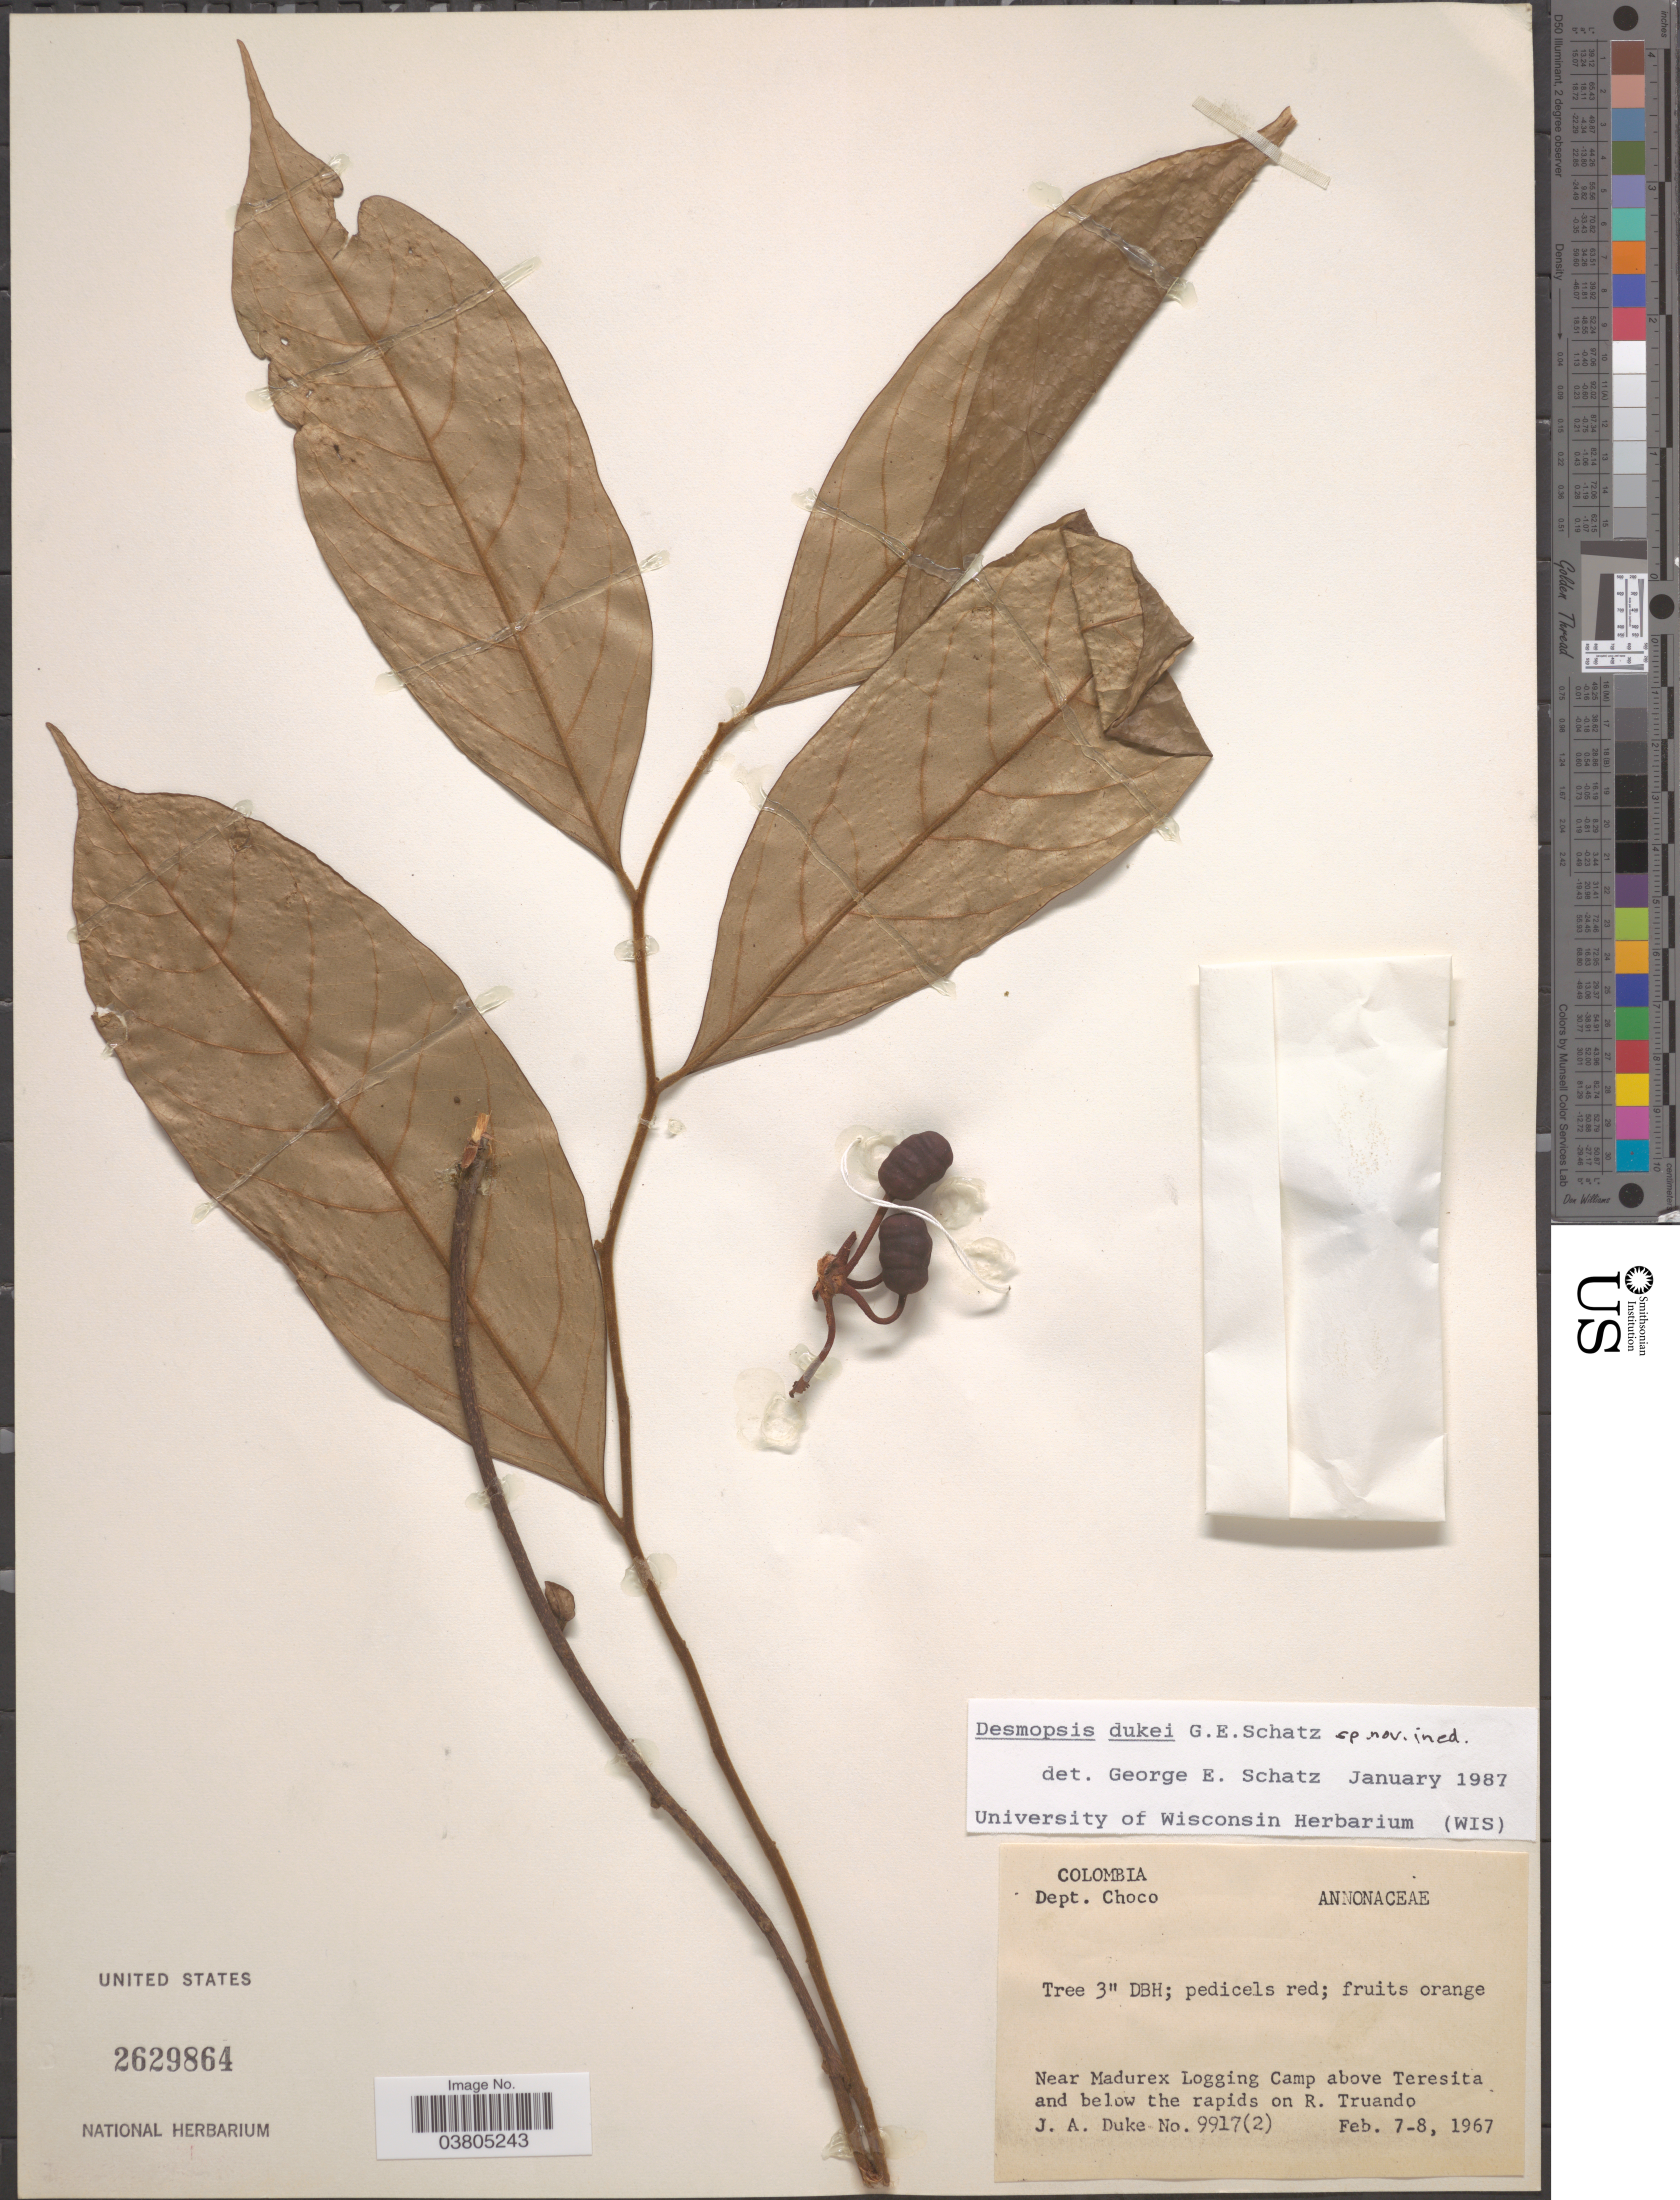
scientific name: unpublished name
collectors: J. A. Duke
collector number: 9917(2)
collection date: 1967-02-07/1967-02-08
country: Colombia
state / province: Chocó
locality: Dept. Choco. Near Madurex Logging Camp above Teresita and below the rapids on R. Truando.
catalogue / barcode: US 2629864